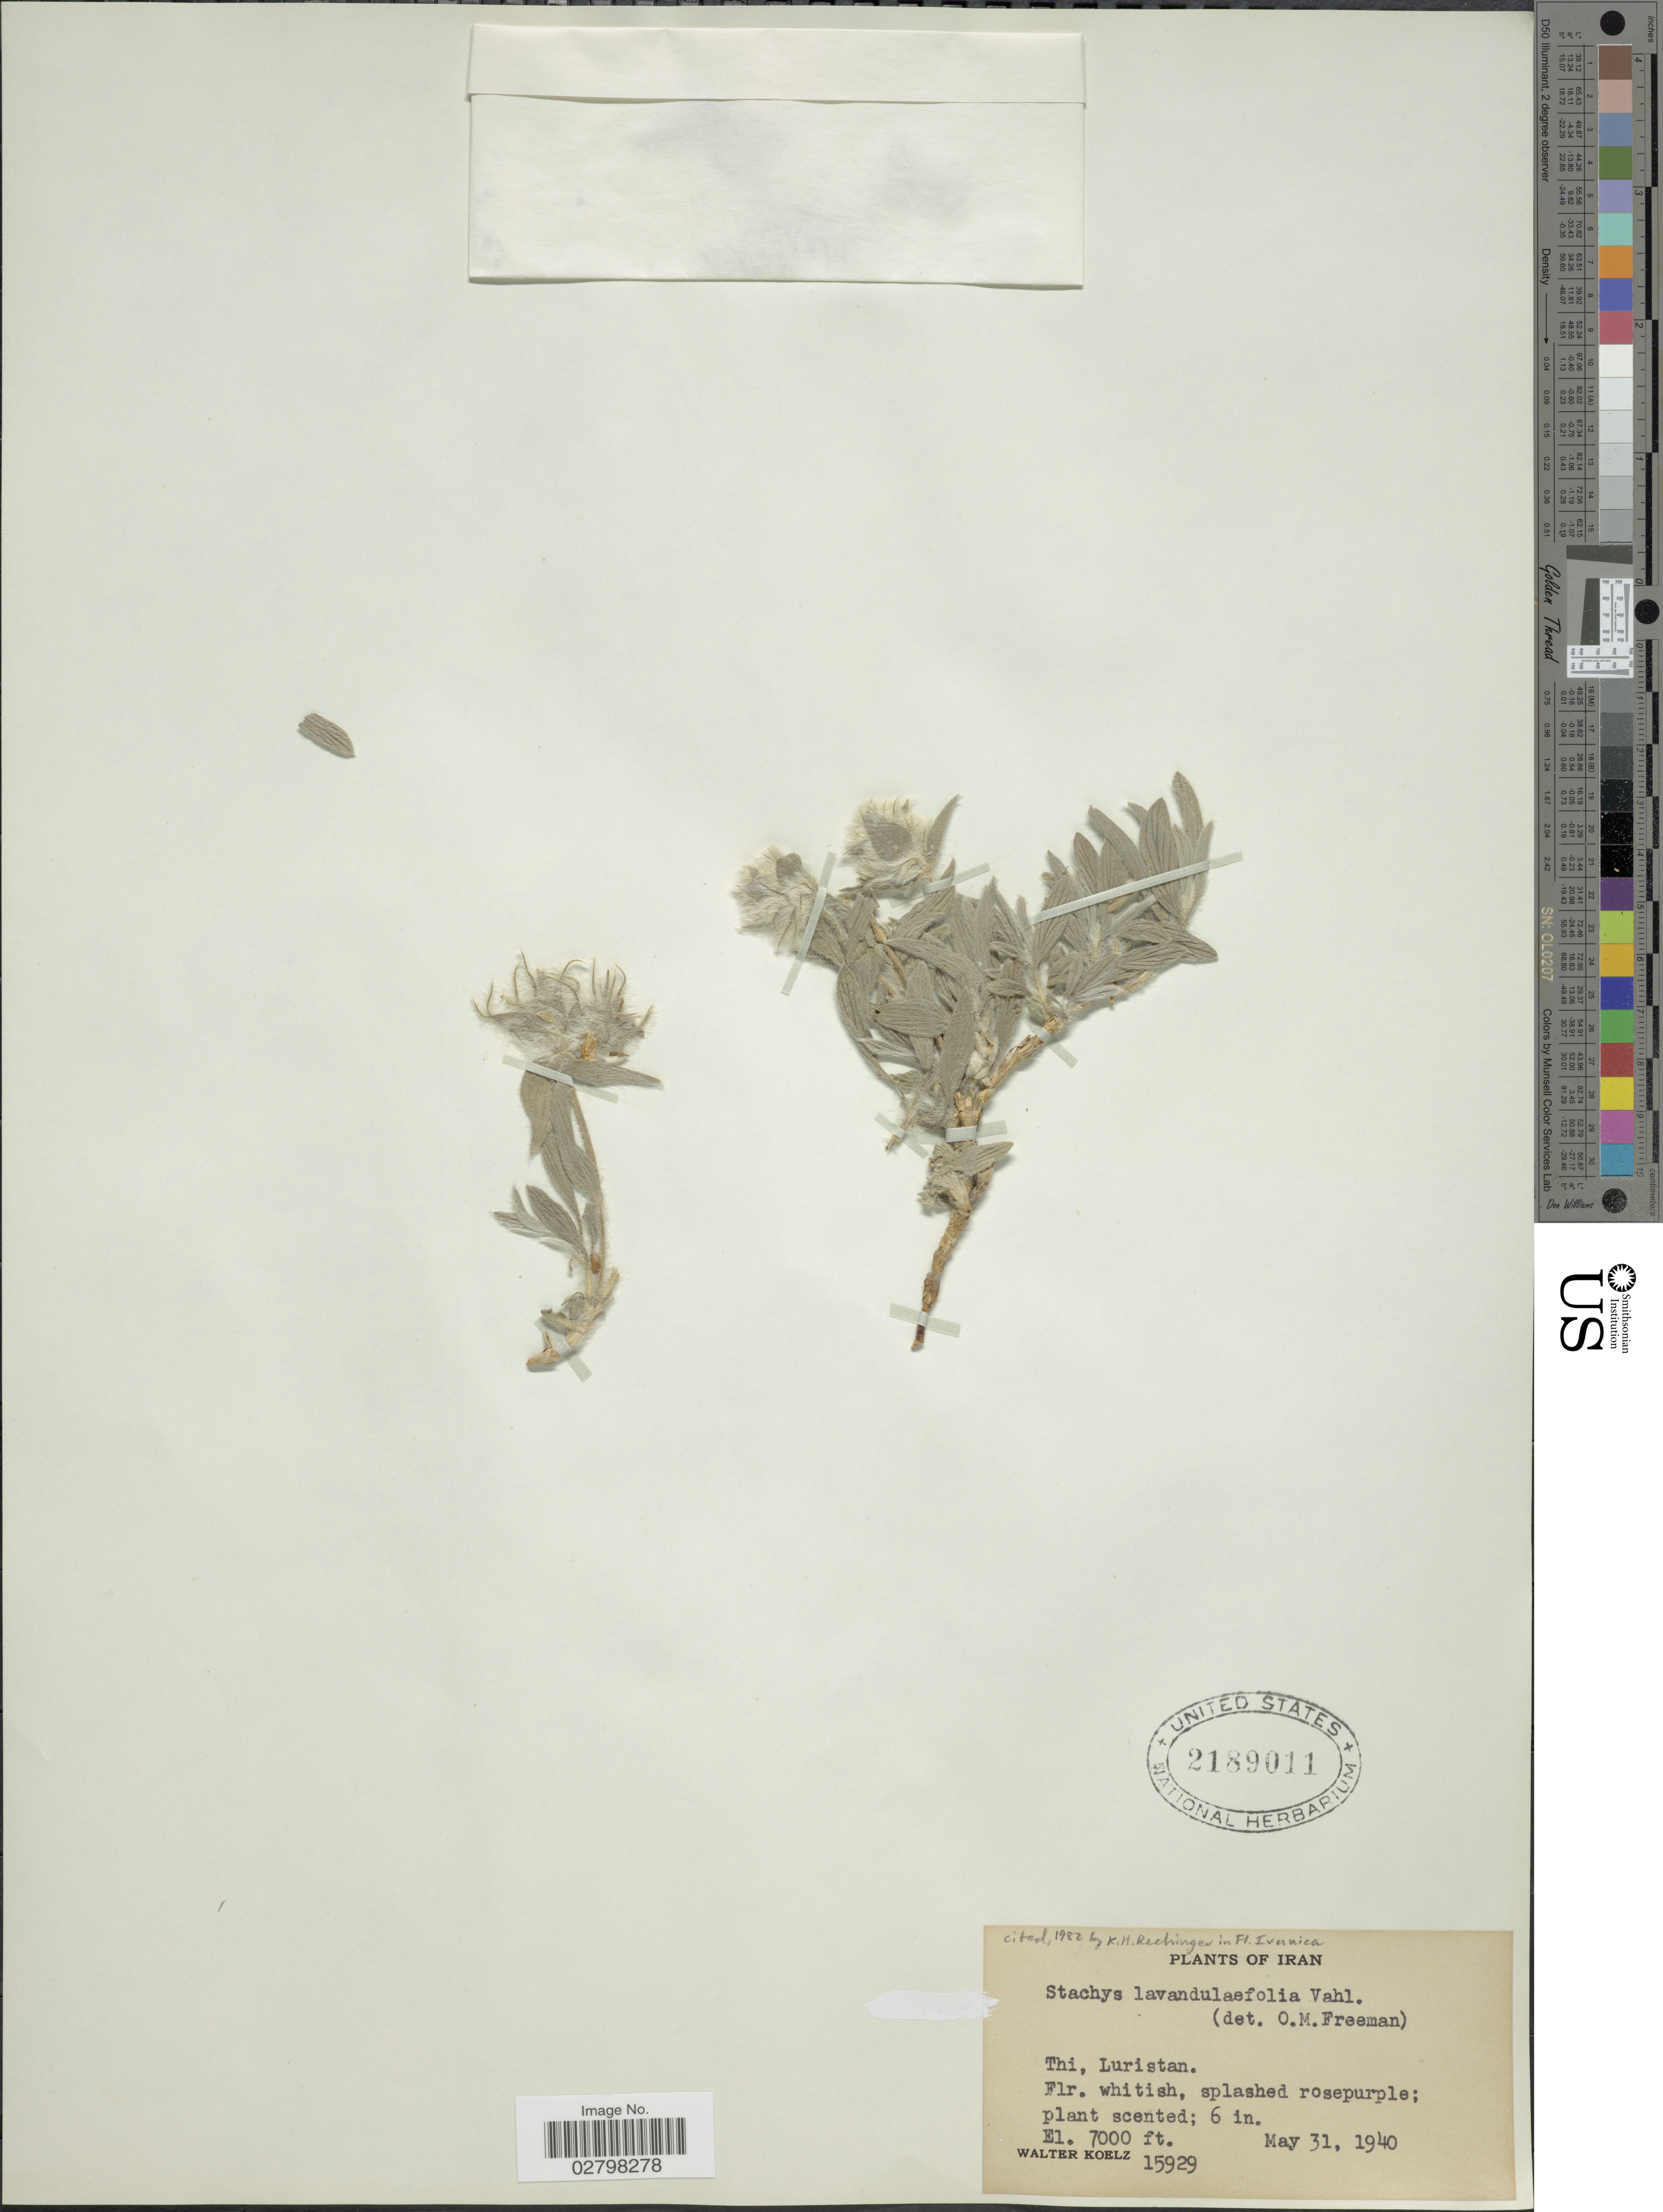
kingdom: Plantae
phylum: Tracheophyta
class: Magnoliopsida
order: Lamiales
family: Lamiaceae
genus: Stachys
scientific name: Stachys lavandulifolia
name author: Vahl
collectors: W. N. Koelz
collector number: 15929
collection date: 1940-05-31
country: Iran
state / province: Lorestan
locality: Thi, Luristan.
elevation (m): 2134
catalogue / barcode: US 2189011